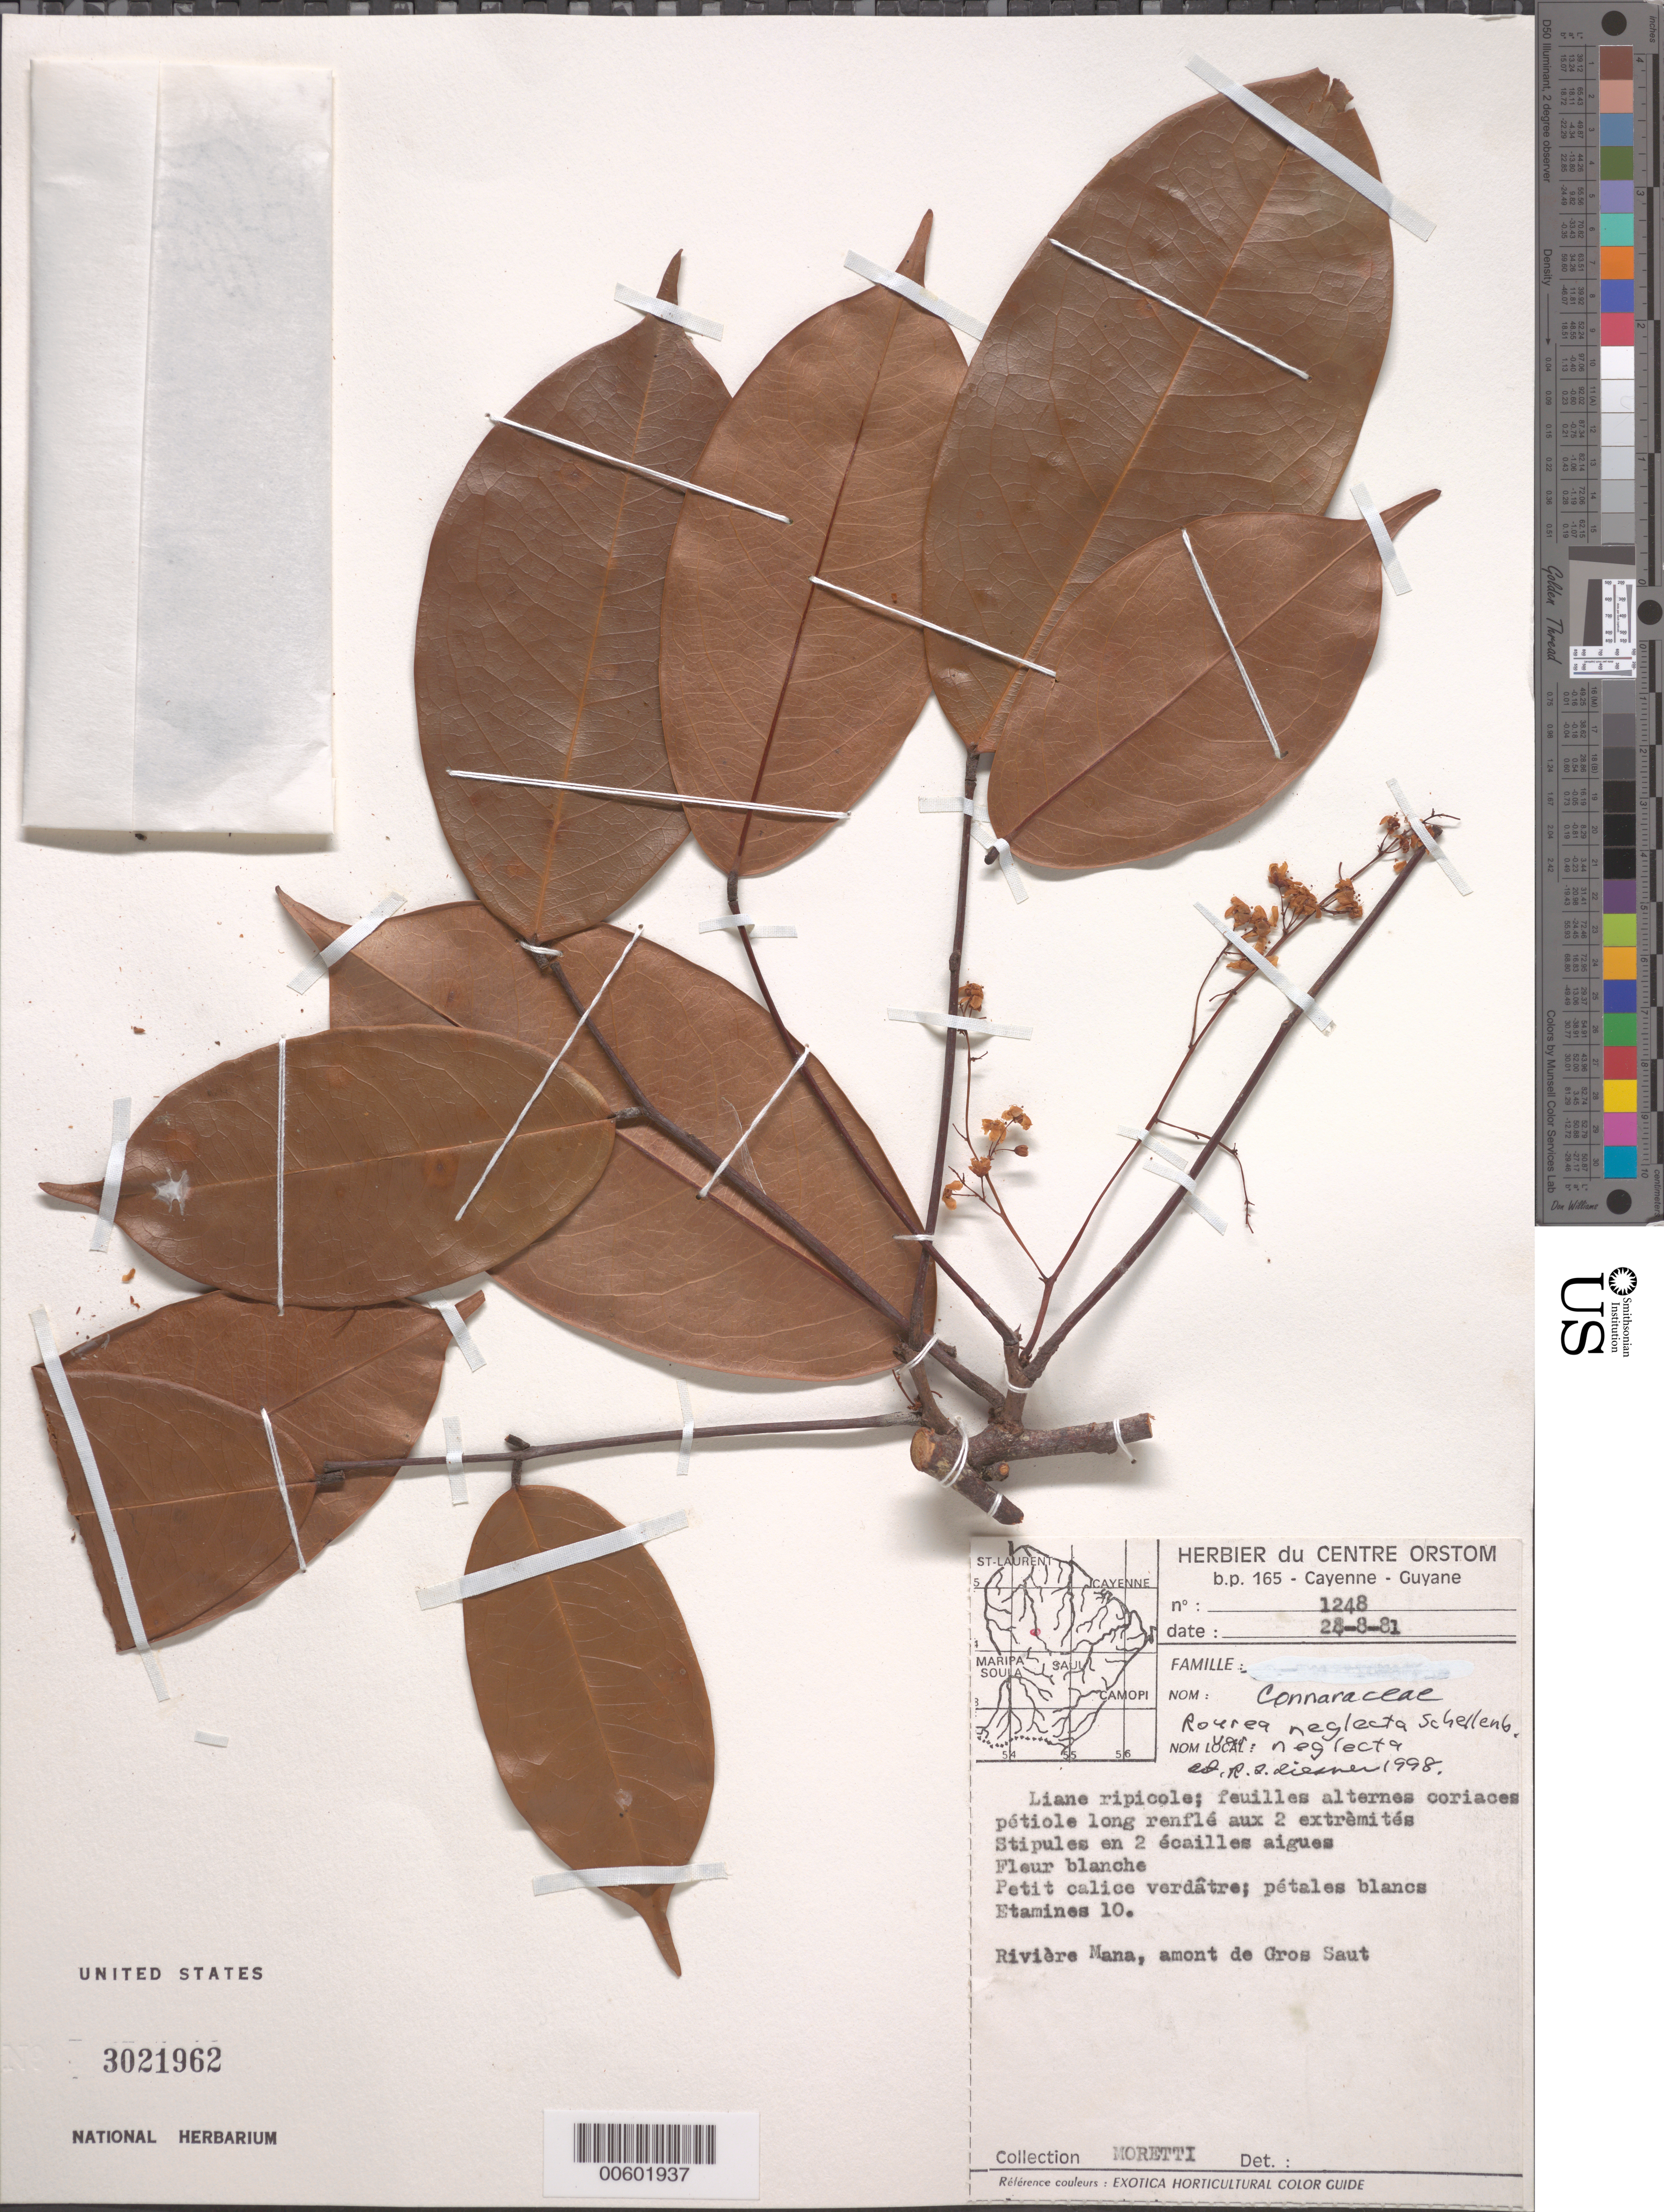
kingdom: Plantae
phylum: Tracheophyta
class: Magnoliopsida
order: Oxalidales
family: Connaraceae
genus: Rourea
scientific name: Rourea neglecta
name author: G. Schellenb.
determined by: Liesner, R. L.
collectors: C. Moretti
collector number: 1248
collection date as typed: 28-Aug-81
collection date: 1981-08-28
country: French Guiana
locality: Haute Riv. Mana, amont de Gros Saut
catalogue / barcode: US 3021962